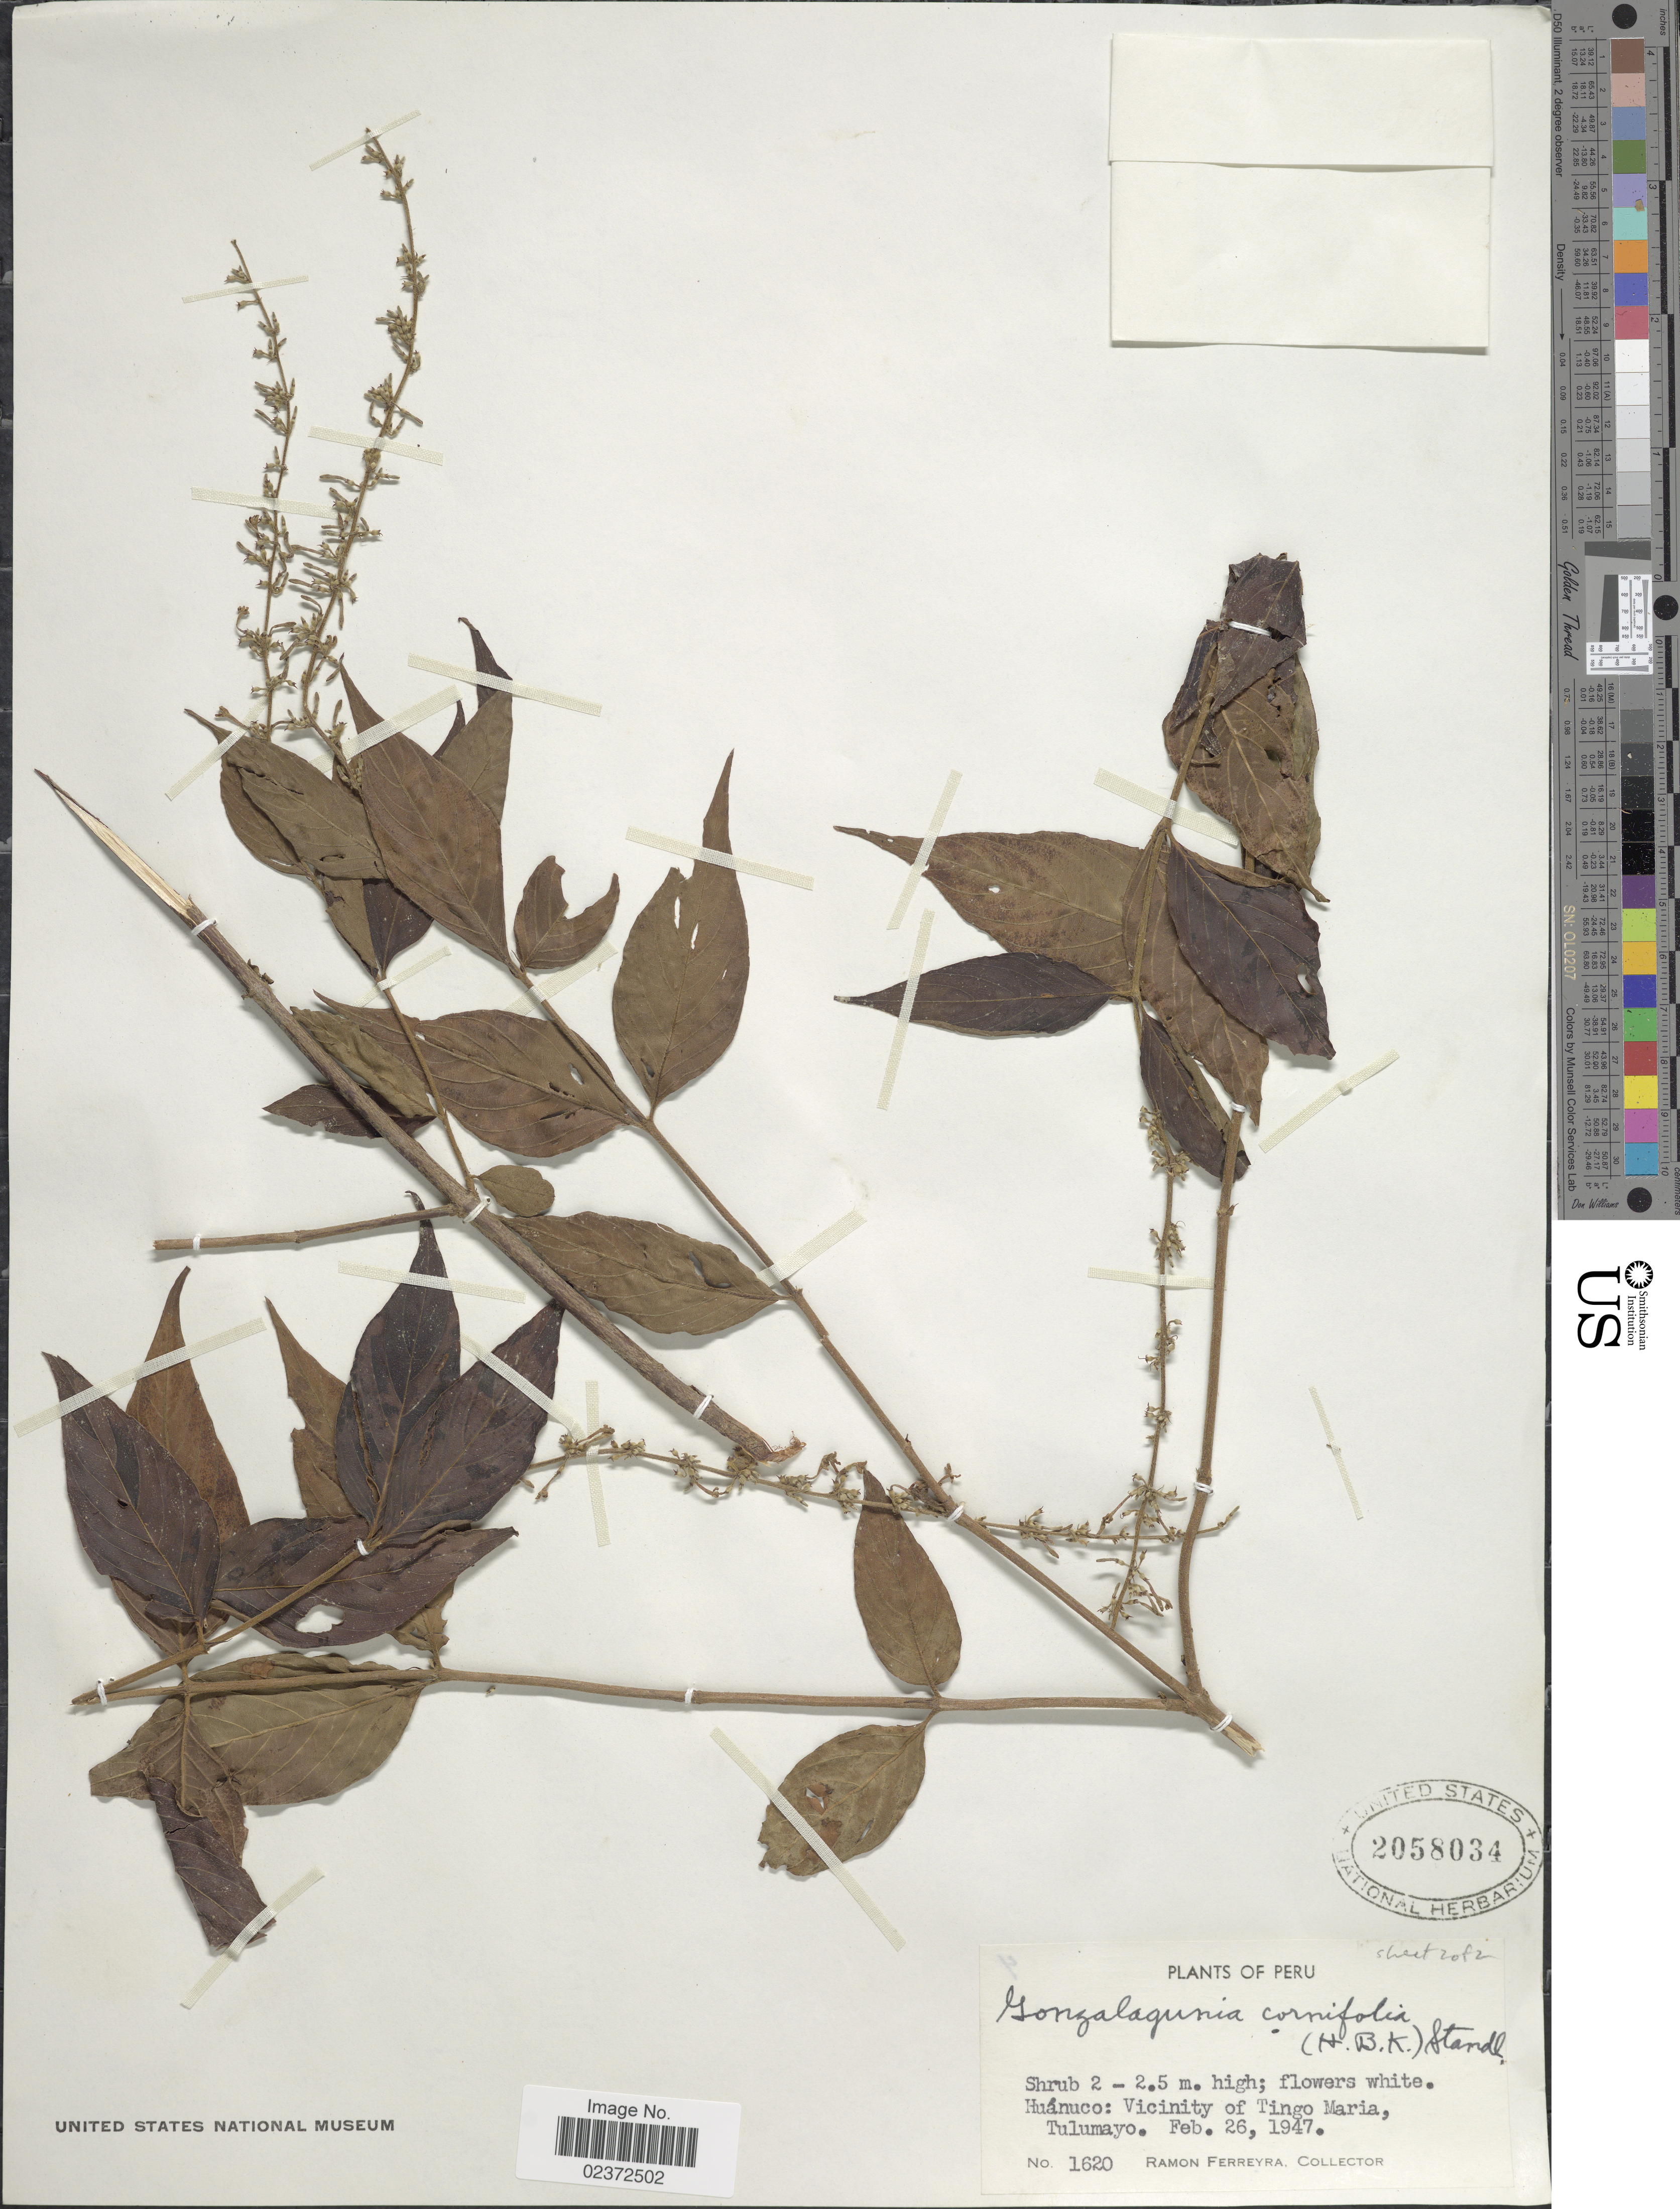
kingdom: Plantae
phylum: Tracheophyta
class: Magnoliopsida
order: Gentianales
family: Rubiaceae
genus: Gonzalagunia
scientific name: Gonzalagunia cornifolia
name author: (Kunth) Standl.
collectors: R. A. Ferreyra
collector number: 1620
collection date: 1947-02-26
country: Peru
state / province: Huánuco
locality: Vicinity of Tingo Maria, Tulumayo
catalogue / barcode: US 2058034